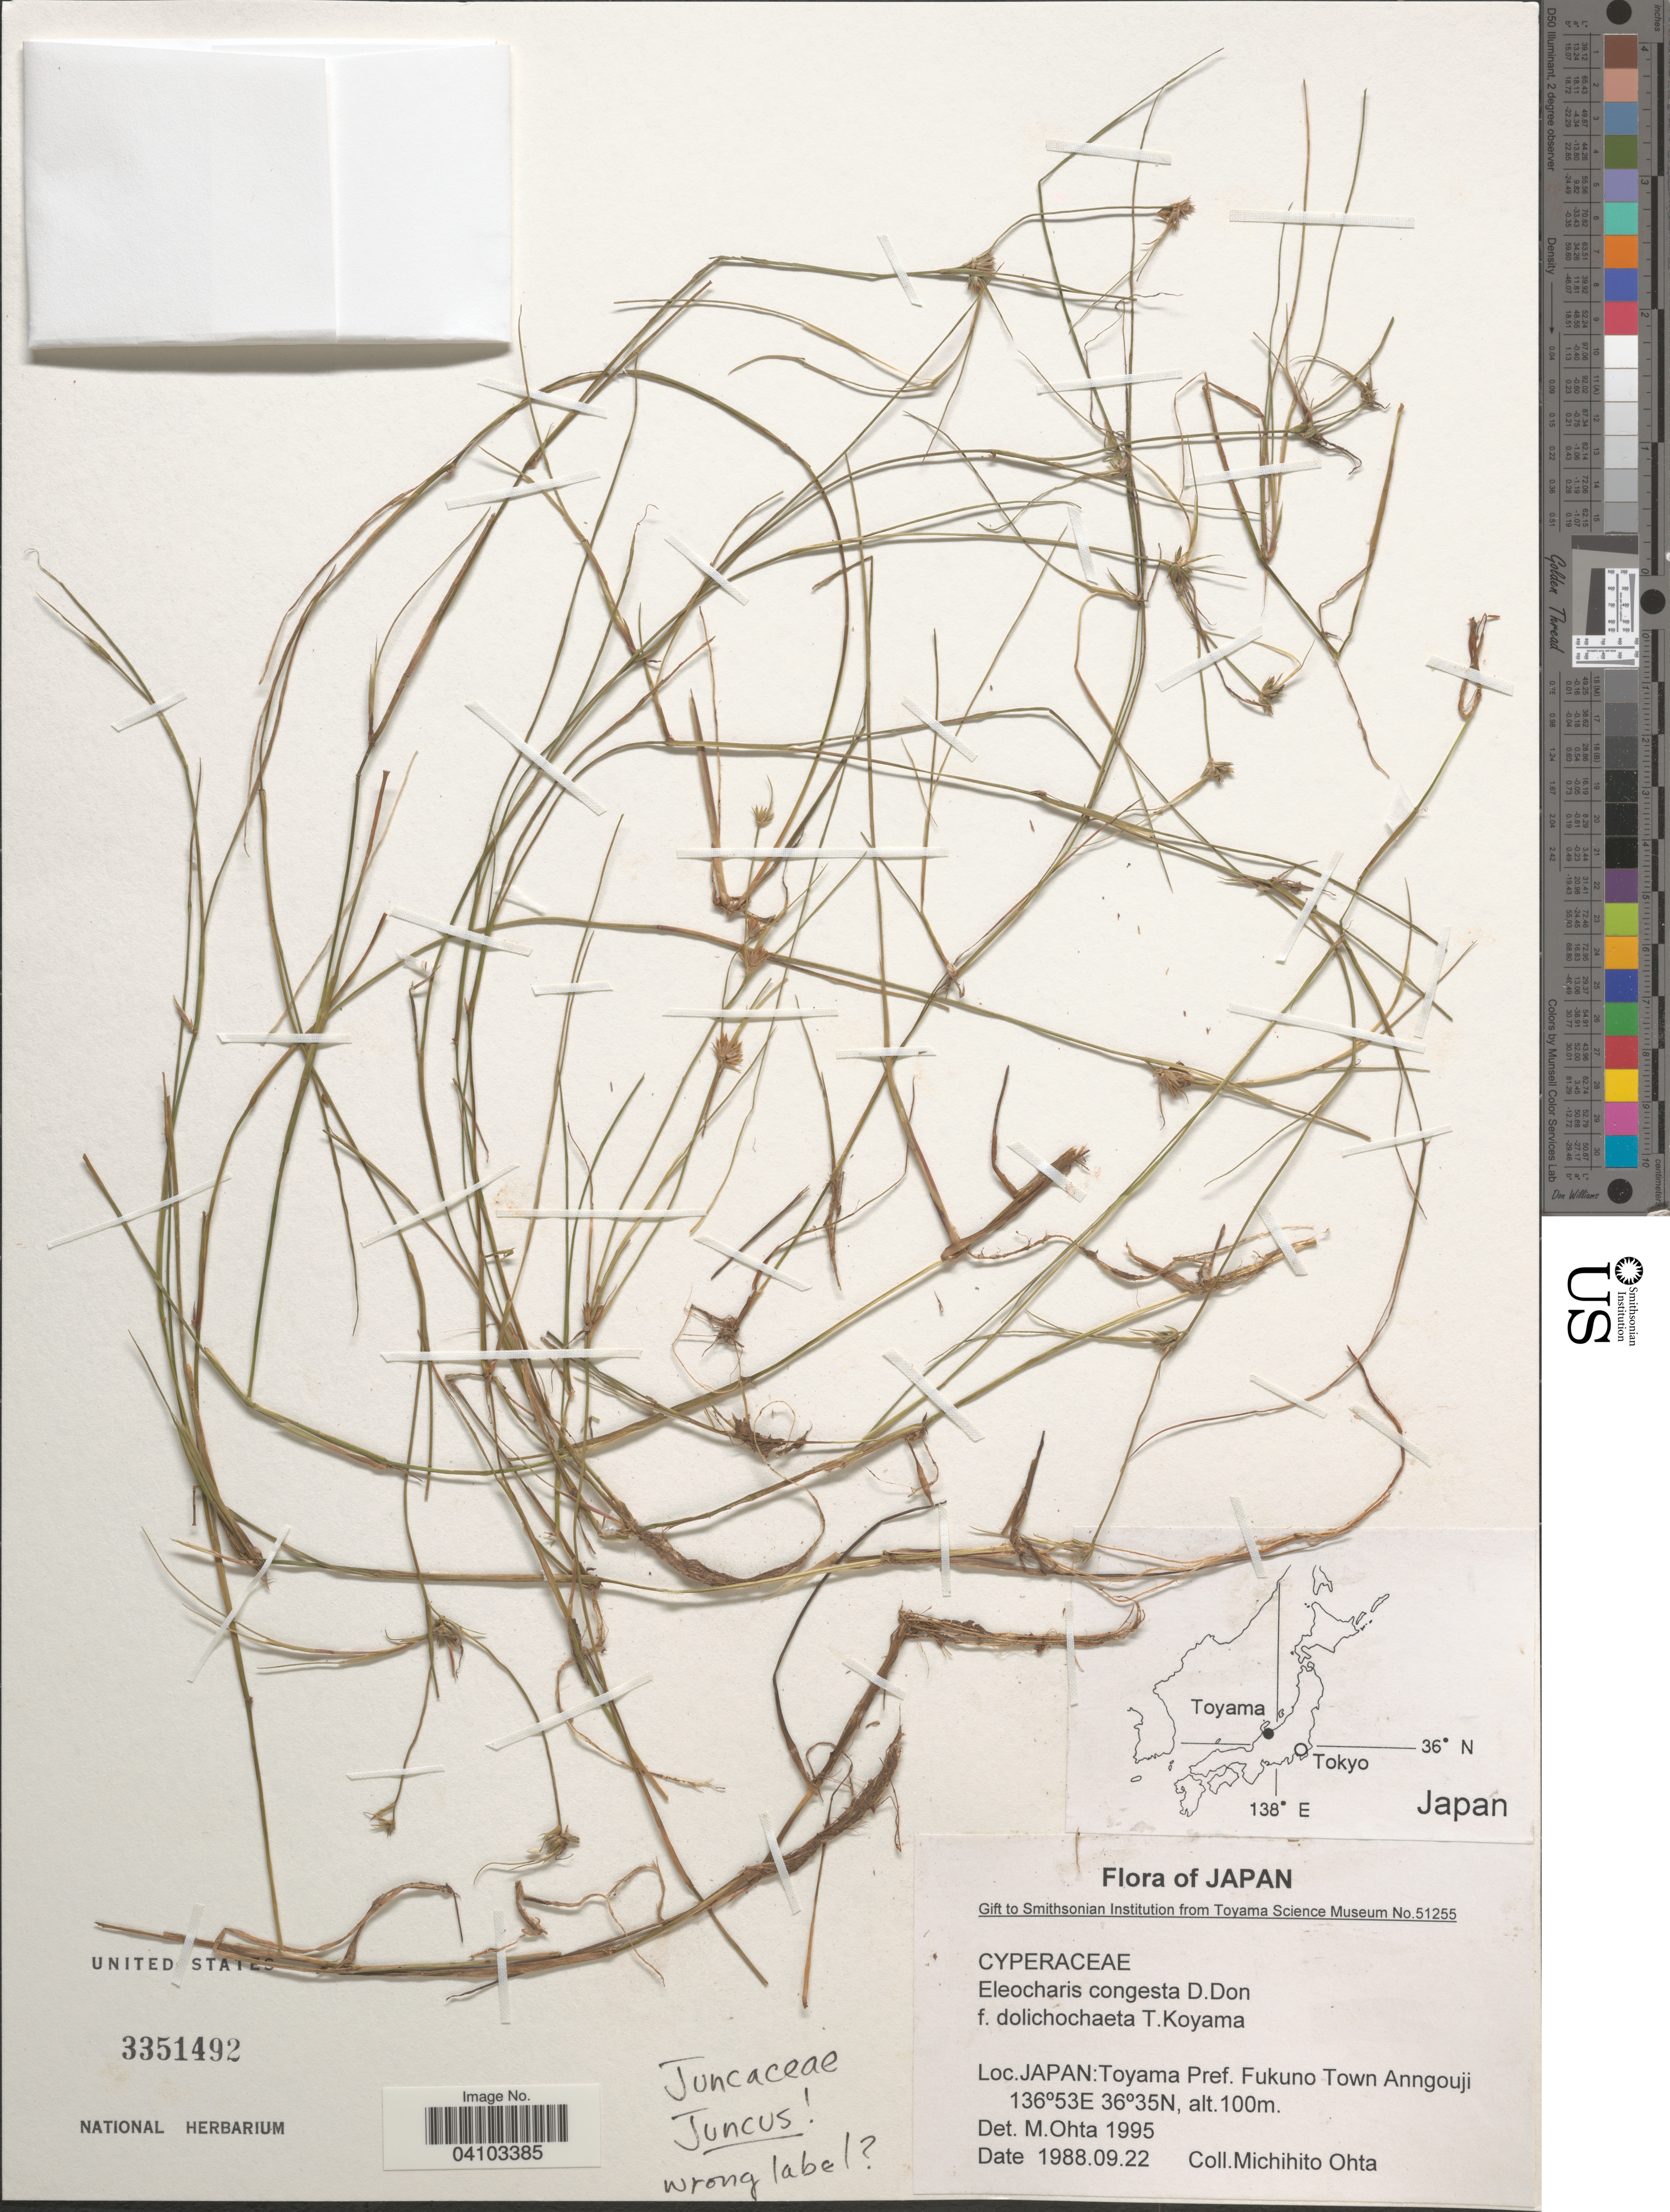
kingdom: Plantae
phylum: Tracheophyta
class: Liliopsida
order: Poales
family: Juncaceae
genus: Juncus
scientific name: Juncus sp.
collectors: O. Michihito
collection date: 1988-09-22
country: Japan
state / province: Toyama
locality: Toyama Pref. Fukuno Town Anngouji.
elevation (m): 100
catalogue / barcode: US 3351492